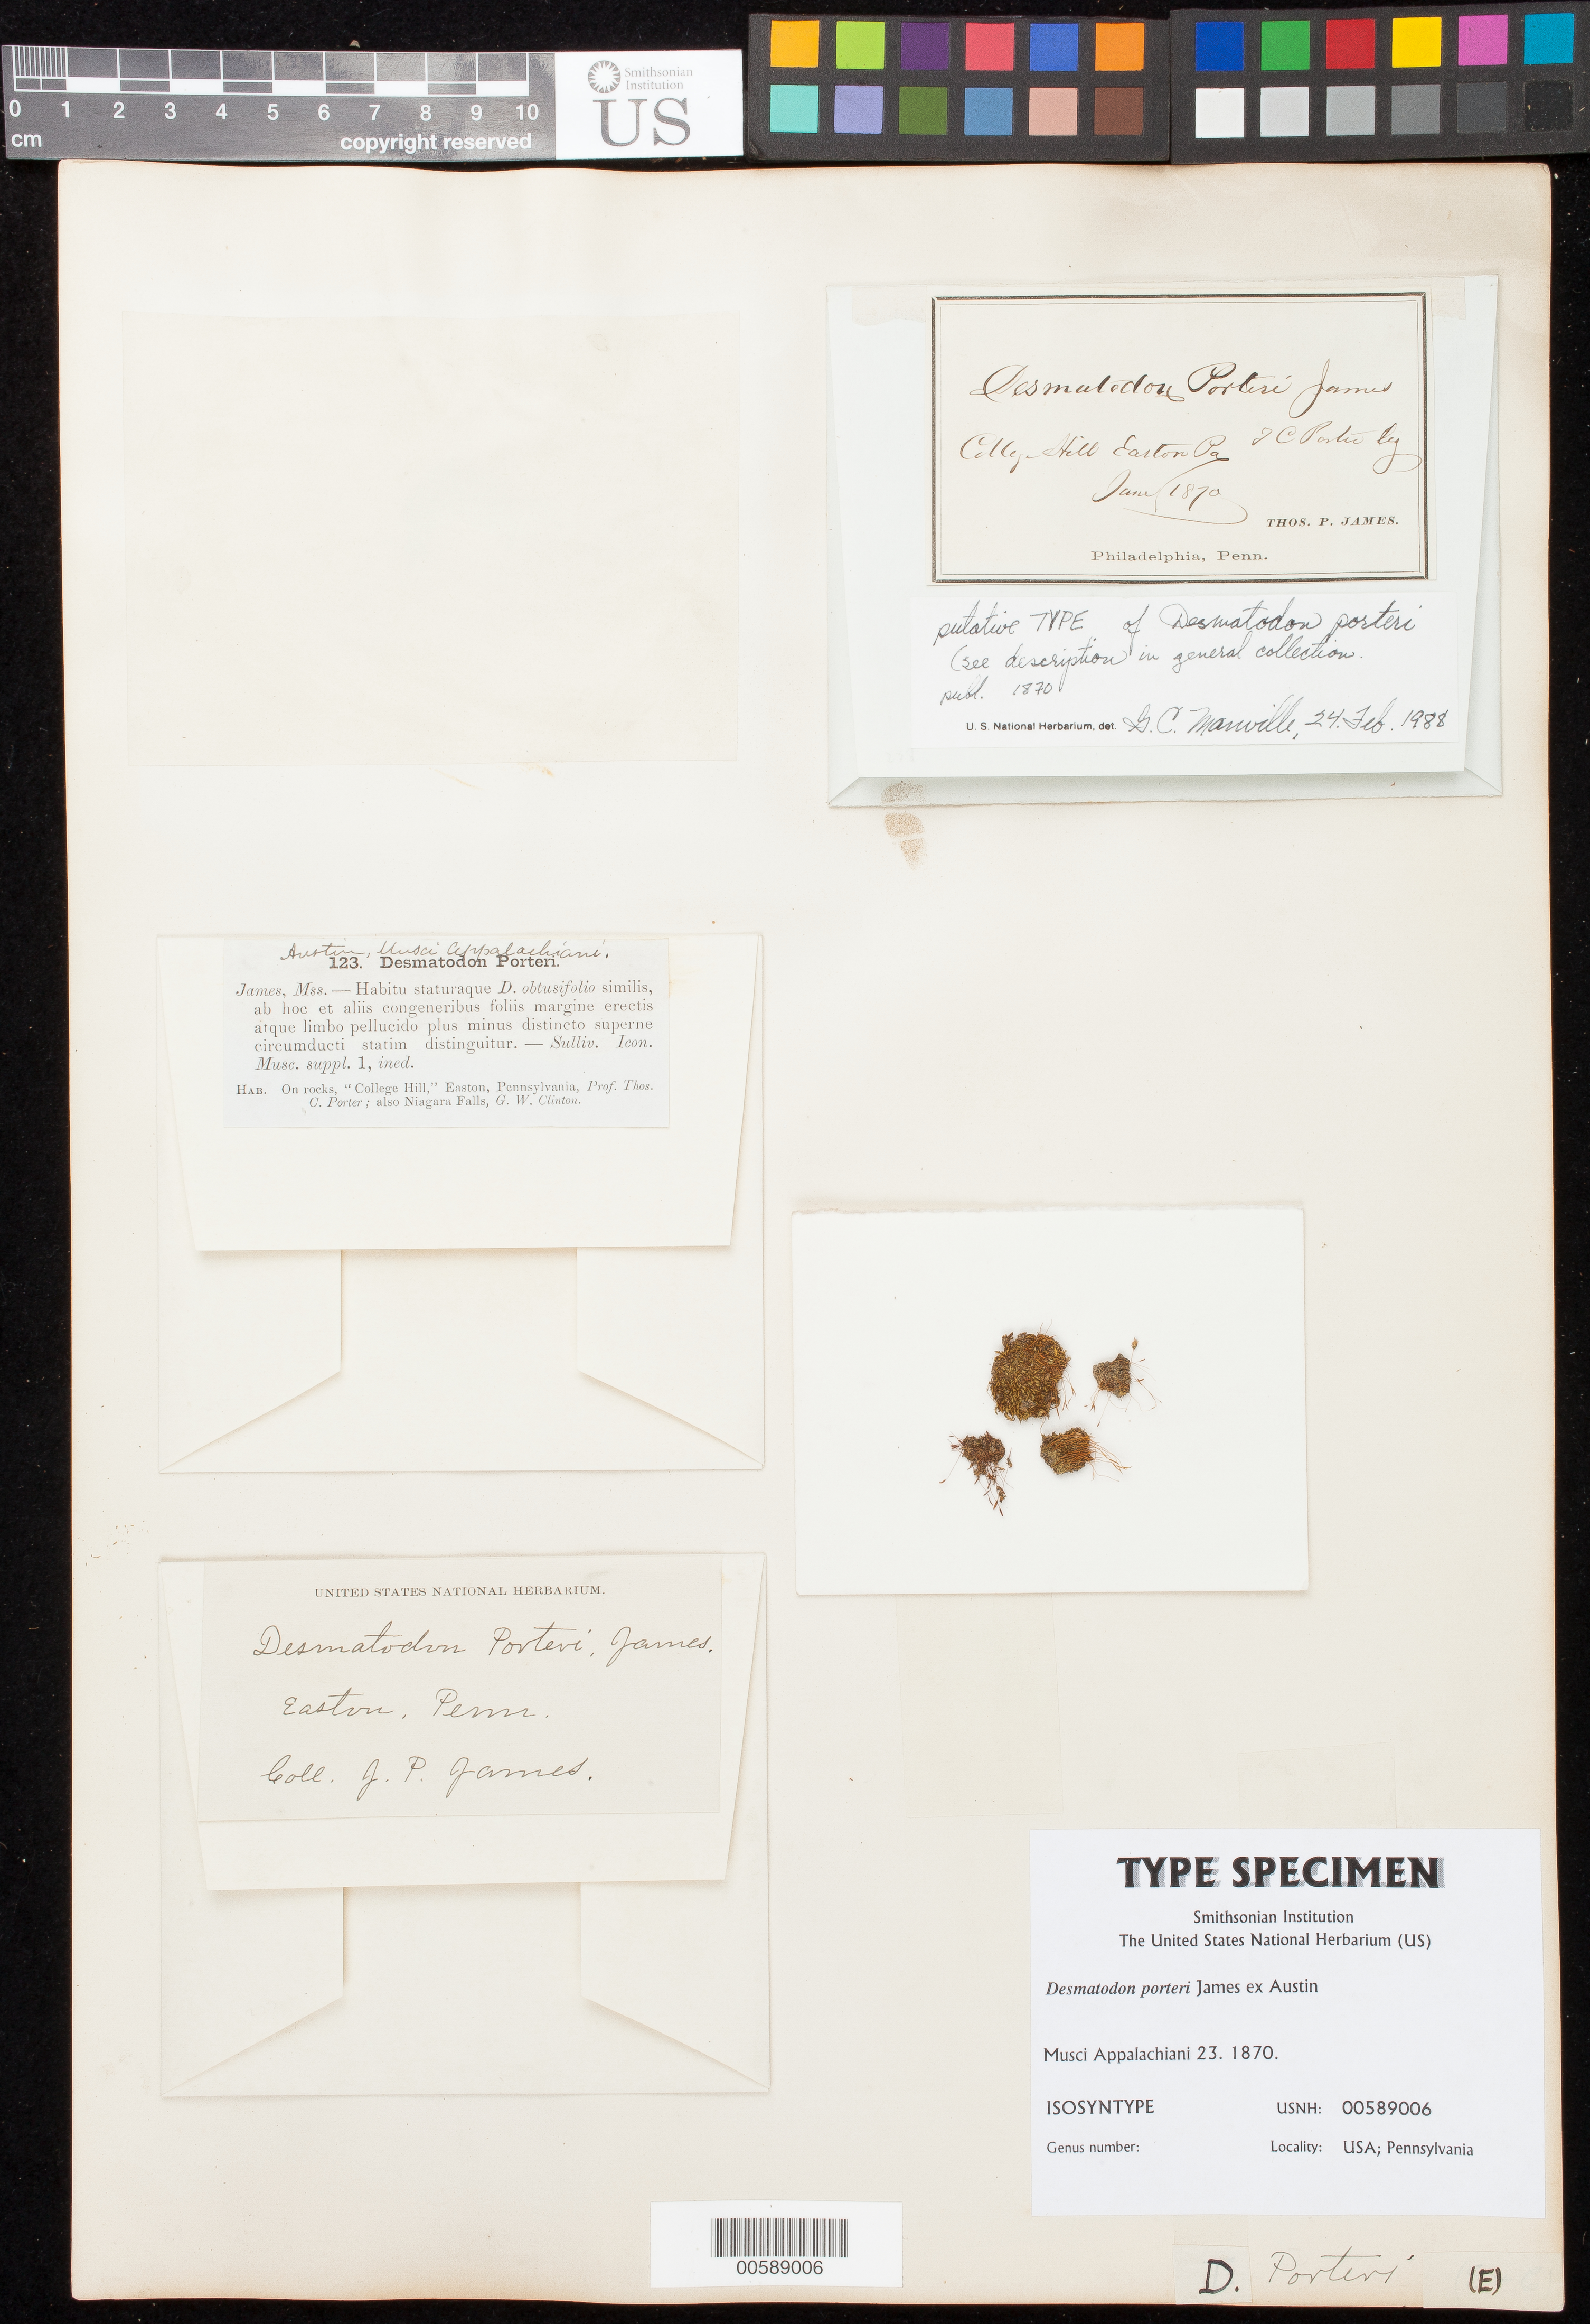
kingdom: Plantae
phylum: Bryophyta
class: Bryopsida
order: Pottiales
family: Pottiaceae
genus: Desmatodon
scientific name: Desmatodon porteri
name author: James ex Austin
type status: Isosyntype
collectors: T. C. Porter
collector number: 123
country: United States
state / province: Pennsylvania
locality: College Hill.